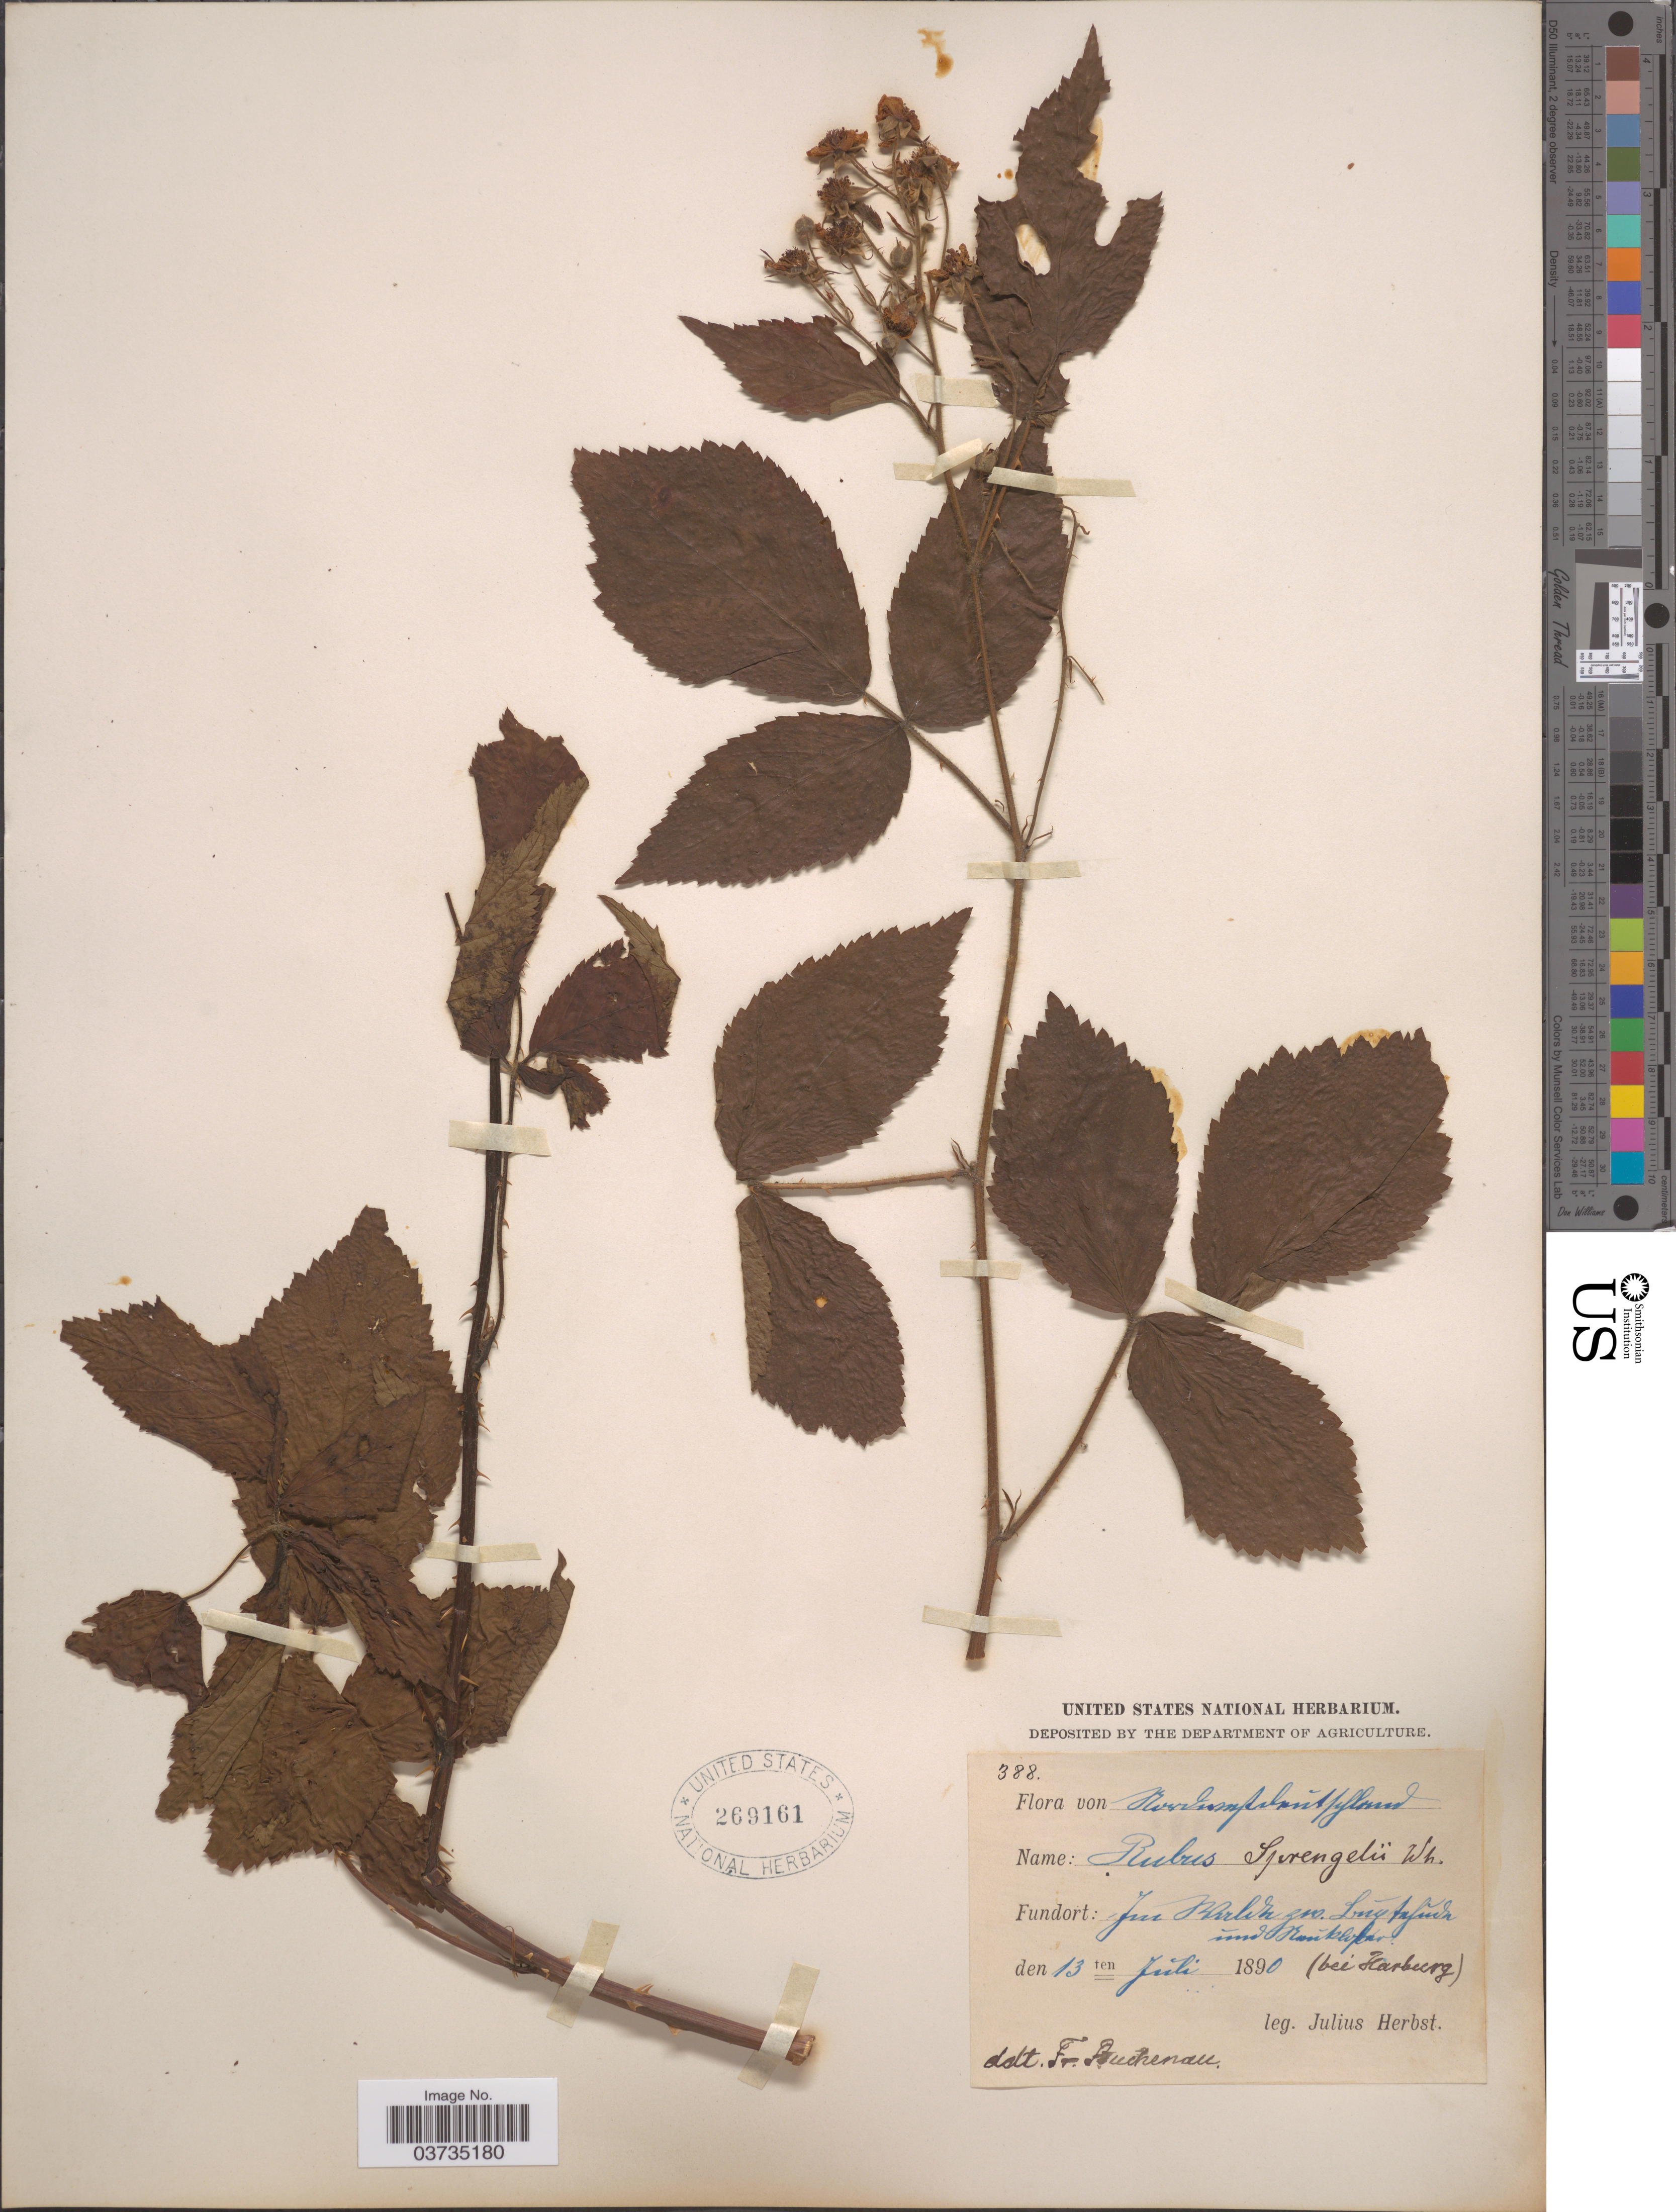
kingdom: Plantae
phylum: Tracheophyta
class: Magnoliopsida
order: Rosales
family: Rosaceae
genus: Rubus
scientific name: Rubus sprengelii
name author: Weihe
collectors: J. Herbst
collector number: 388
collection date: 1890-07-13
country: Germany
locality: [illegible text] (bei Harburg).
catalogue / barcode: US 269161